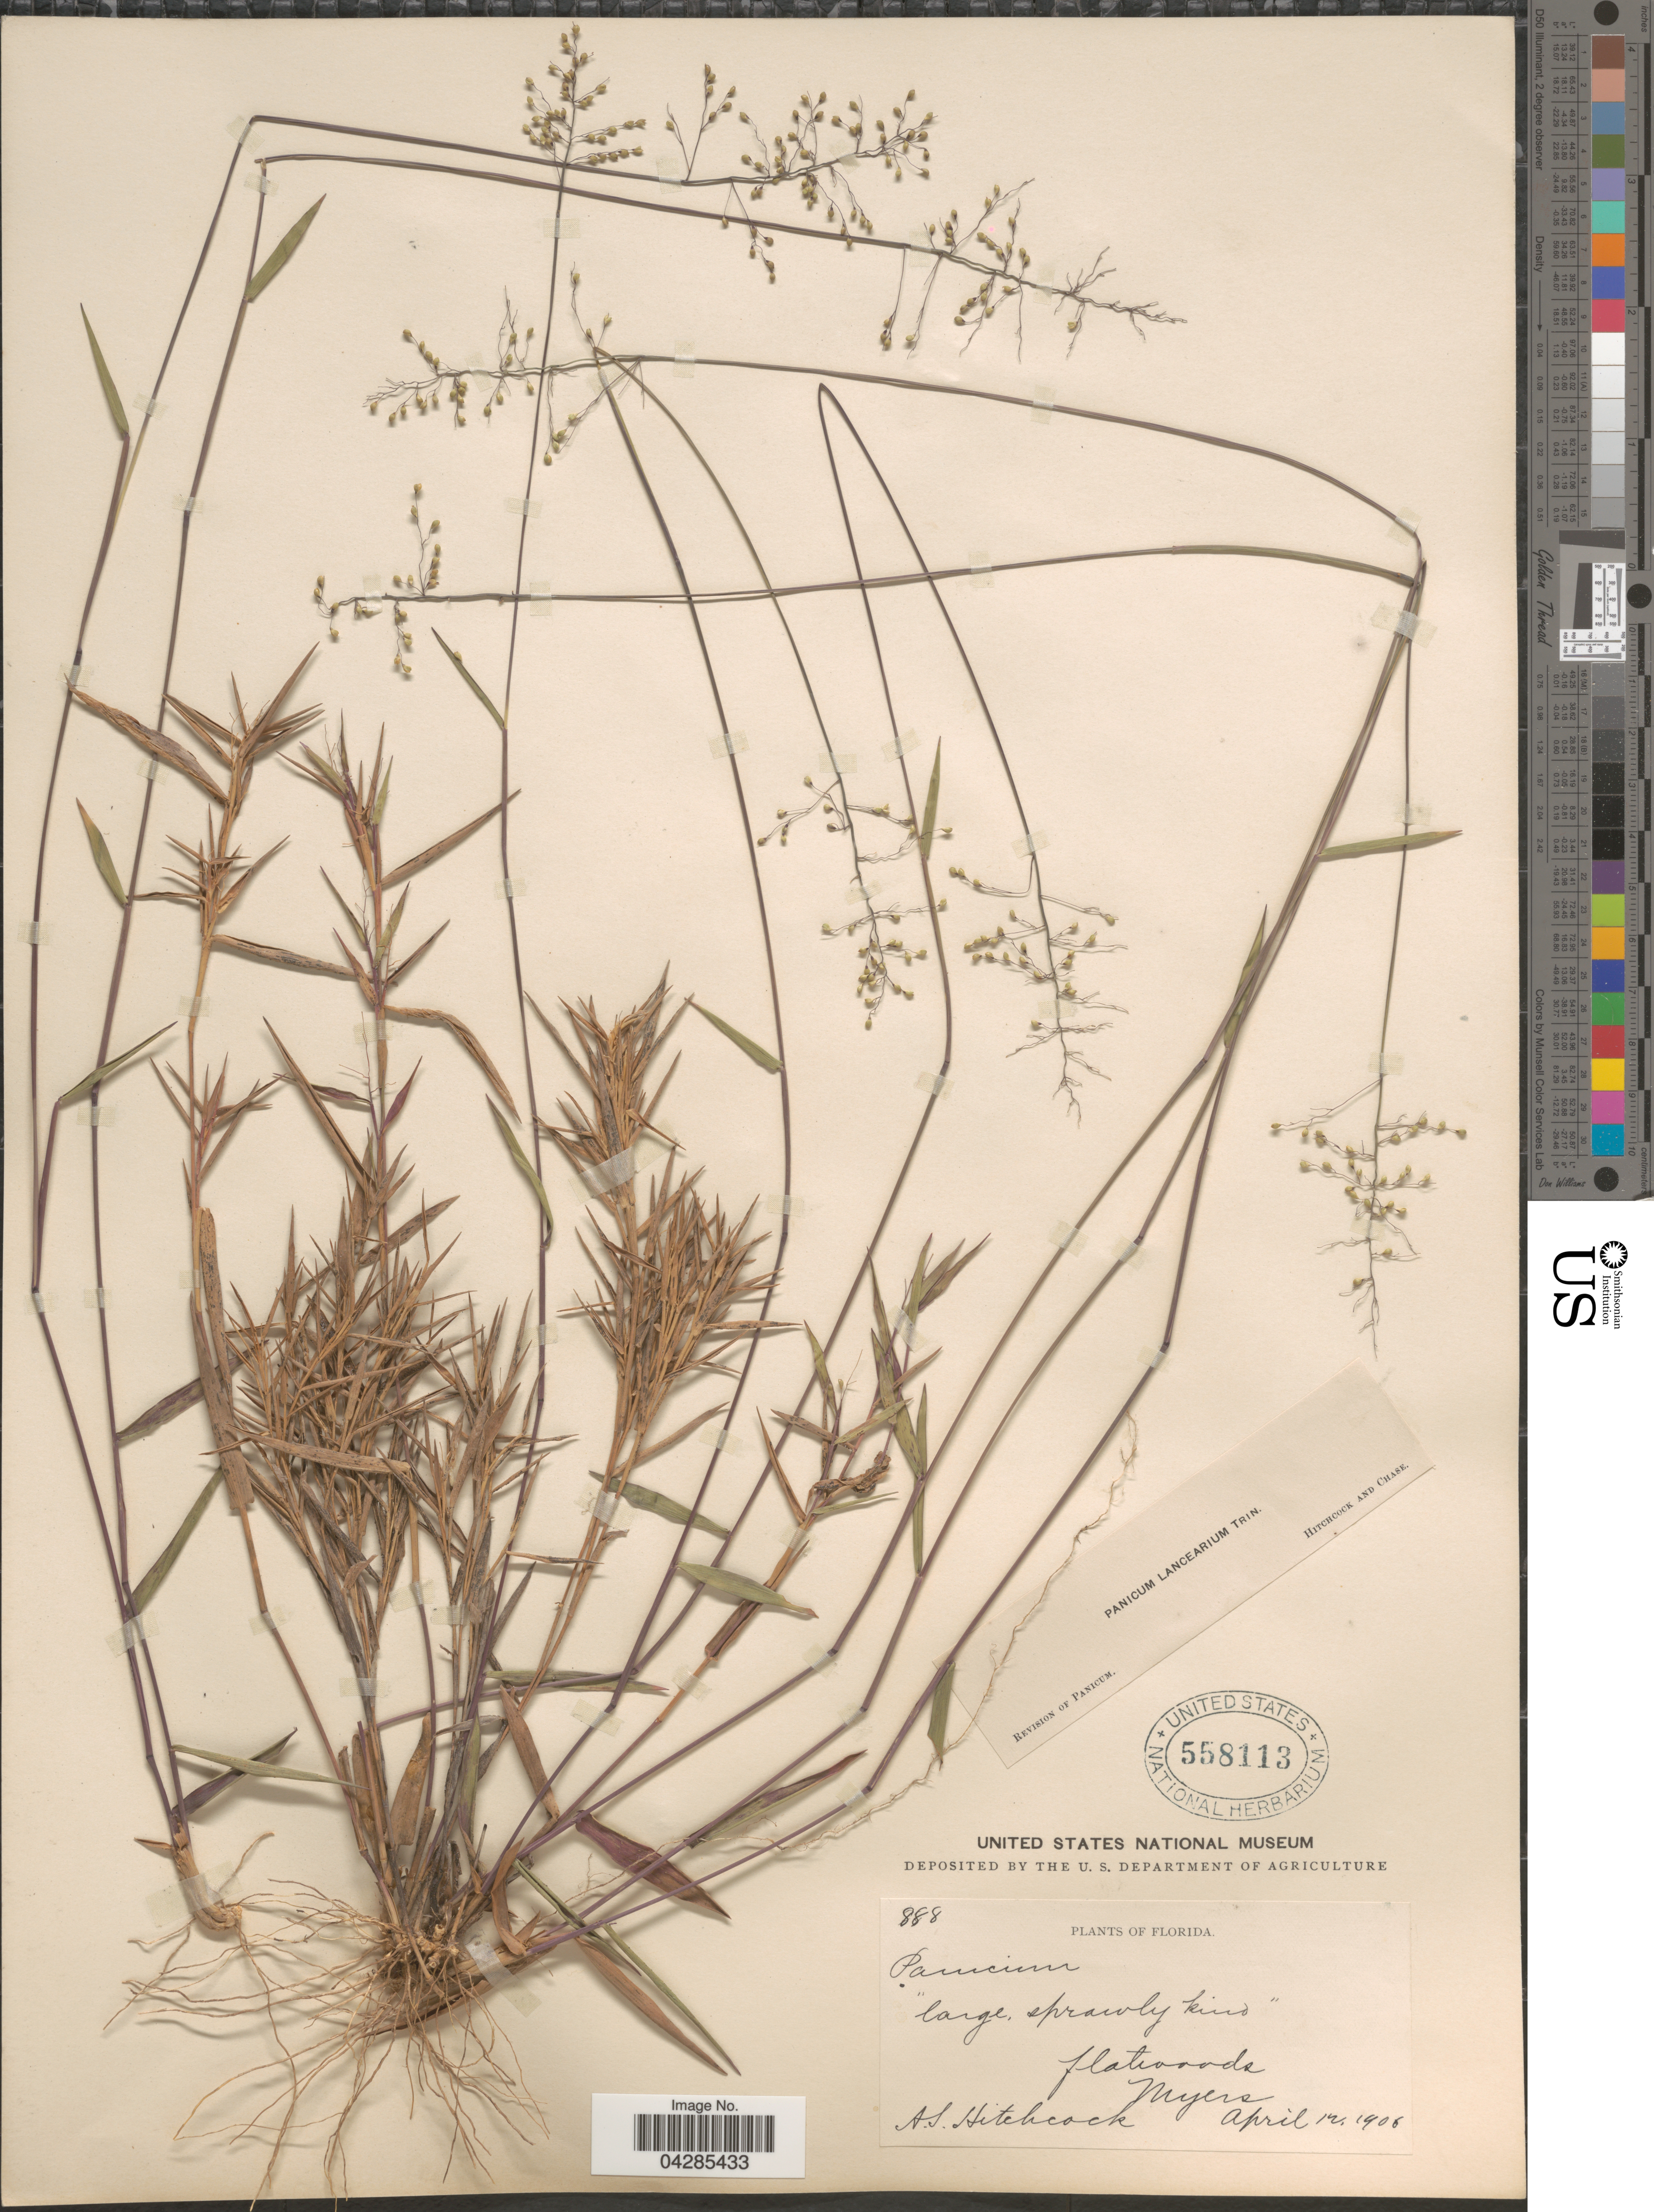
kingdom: Plantae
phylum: Tracheophyta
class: Liliopsida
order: Poales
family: Poaceae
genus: Dichanthelium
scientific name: Dichanthelium portoricense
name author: (Desv. ex Ham.) B.F. Hansen & Wunderlin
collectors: A. S. Hitchcock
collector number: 888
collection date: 1906-04-12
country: United States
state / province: Florida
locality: Flatwoods. Myers.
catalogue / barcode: US 558113